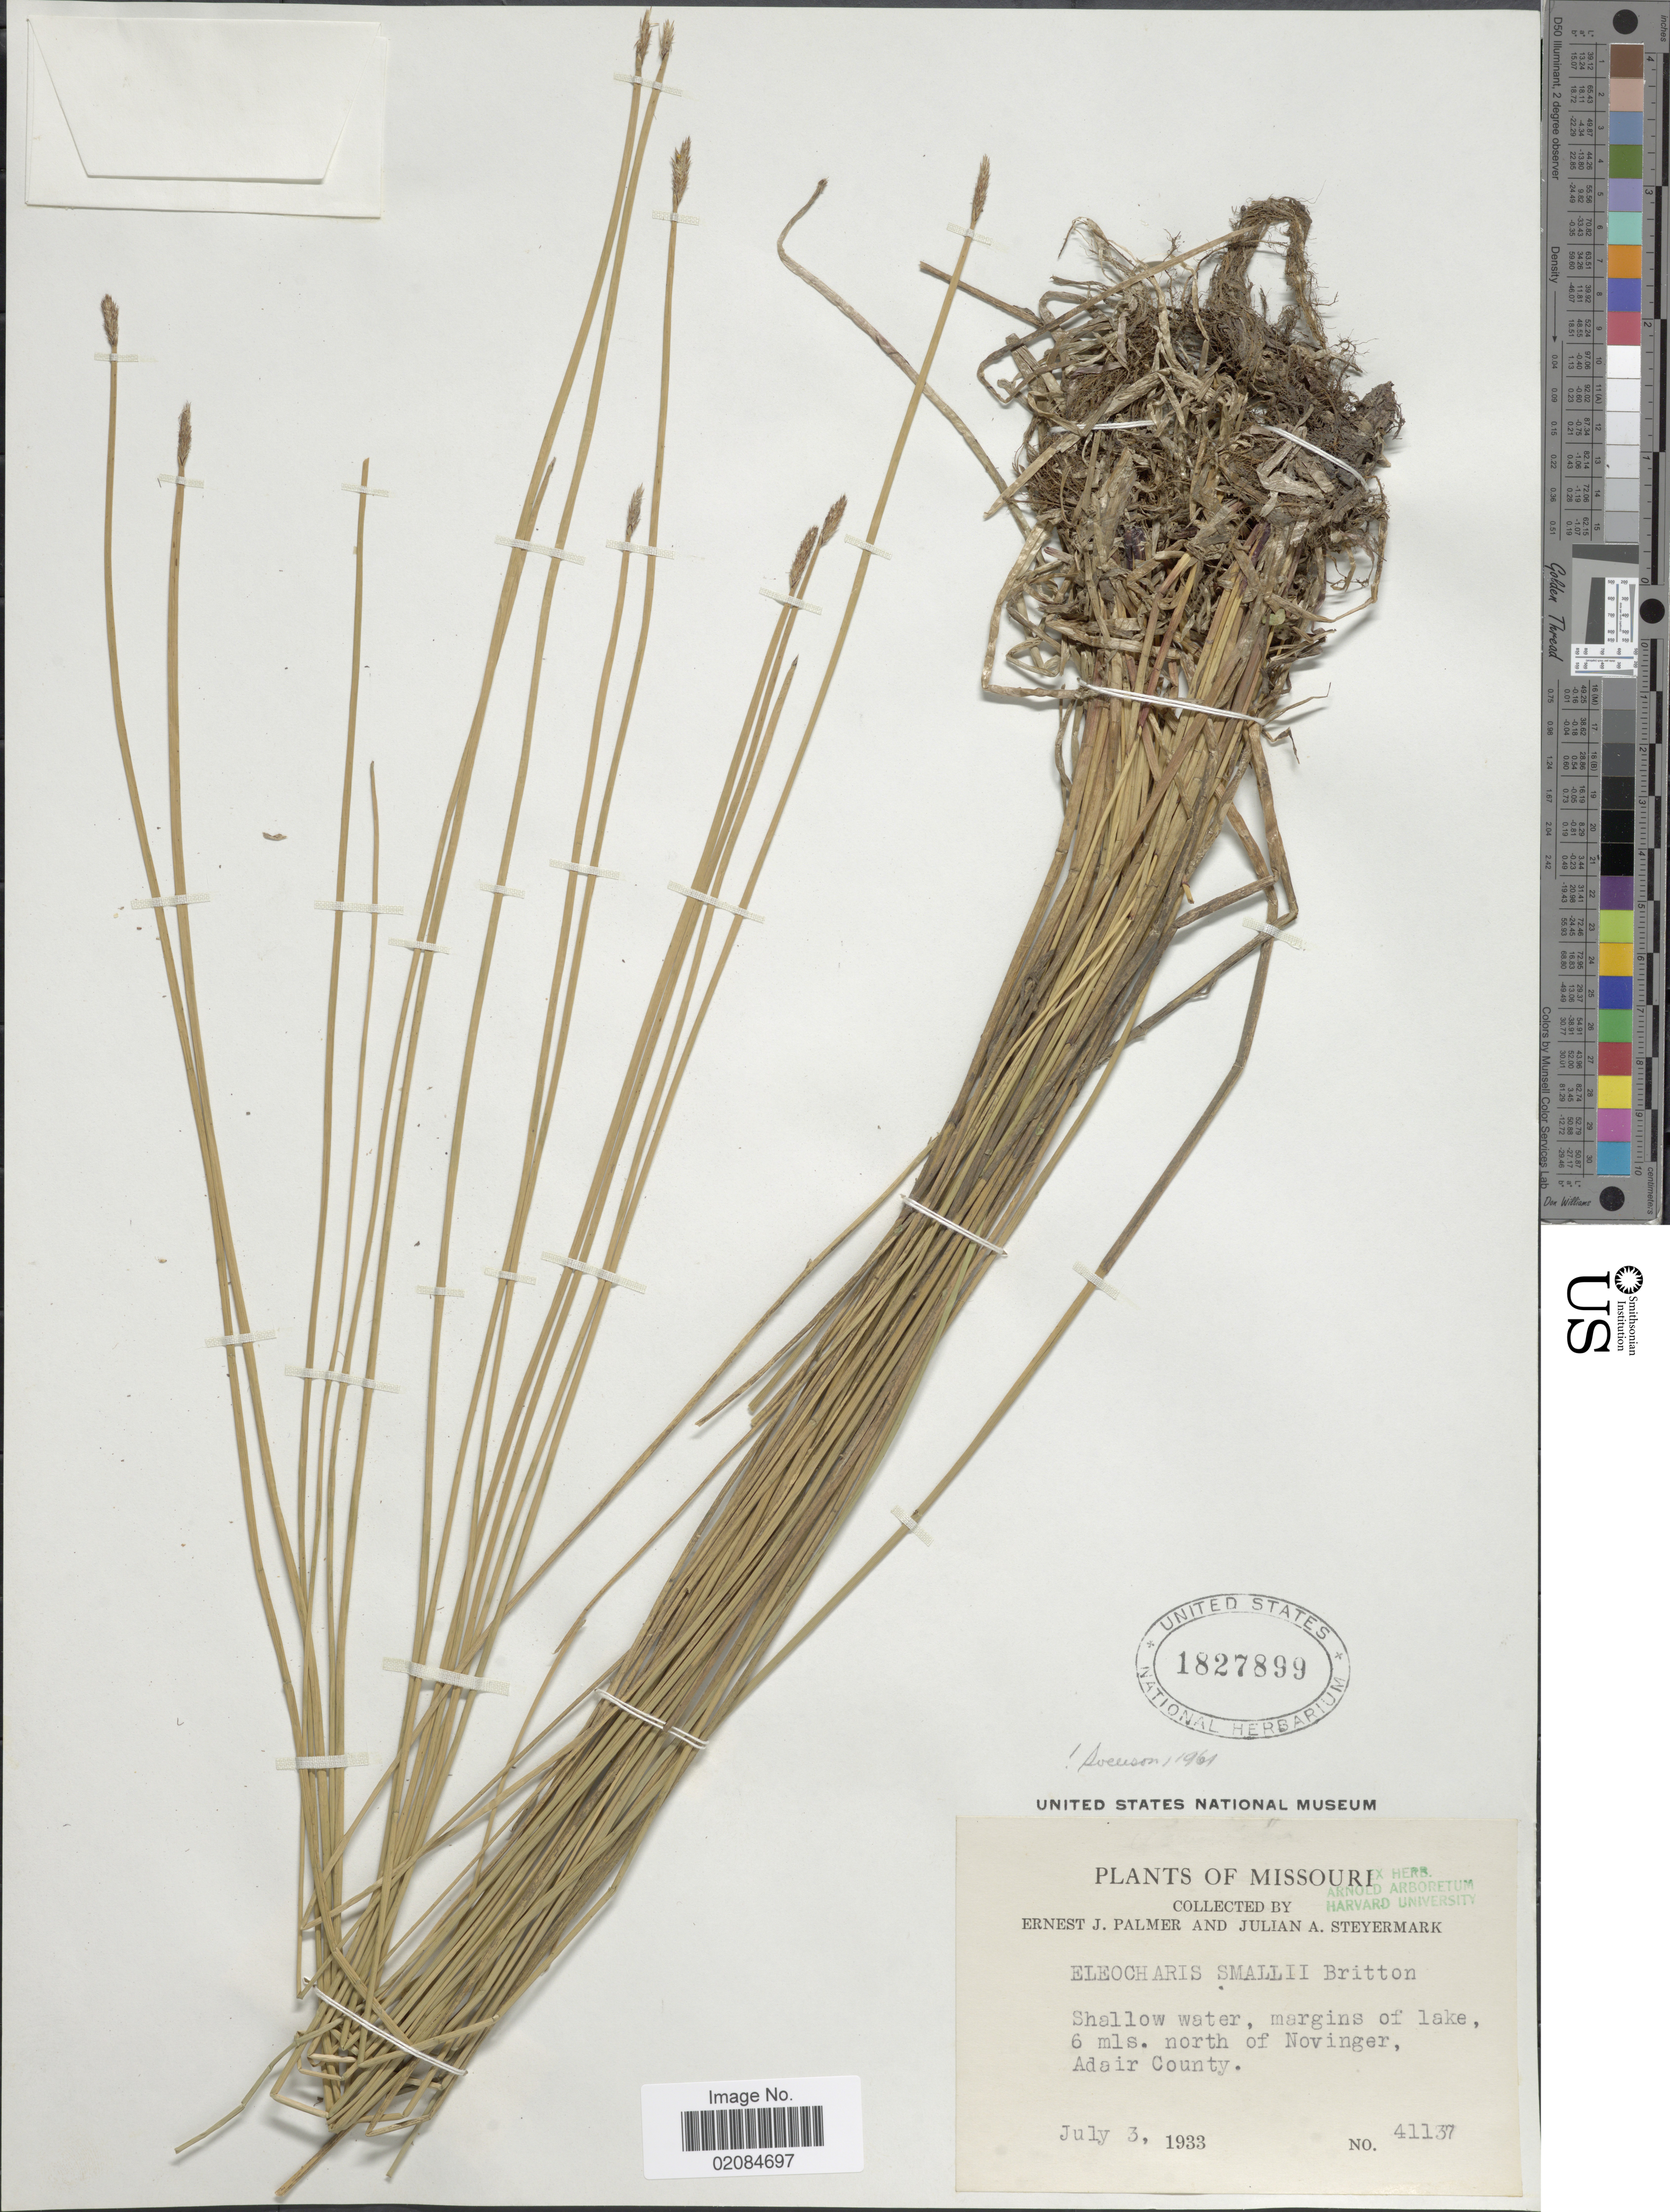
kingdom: Plantae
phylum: Tracheophyta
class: Liliopsida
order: Poales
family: Cyperaceae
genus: Eleocharis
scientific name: Eleocharis palustris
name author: (L.) Roem. & Schult.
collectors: E. J. Palmer & J. Steyermark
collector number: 41137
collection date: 1933-07-03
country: United States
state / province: Missouri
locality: Shallow water, margins of lake, 6 mls, north of Novinger, Adair County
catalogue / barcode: US 1827899